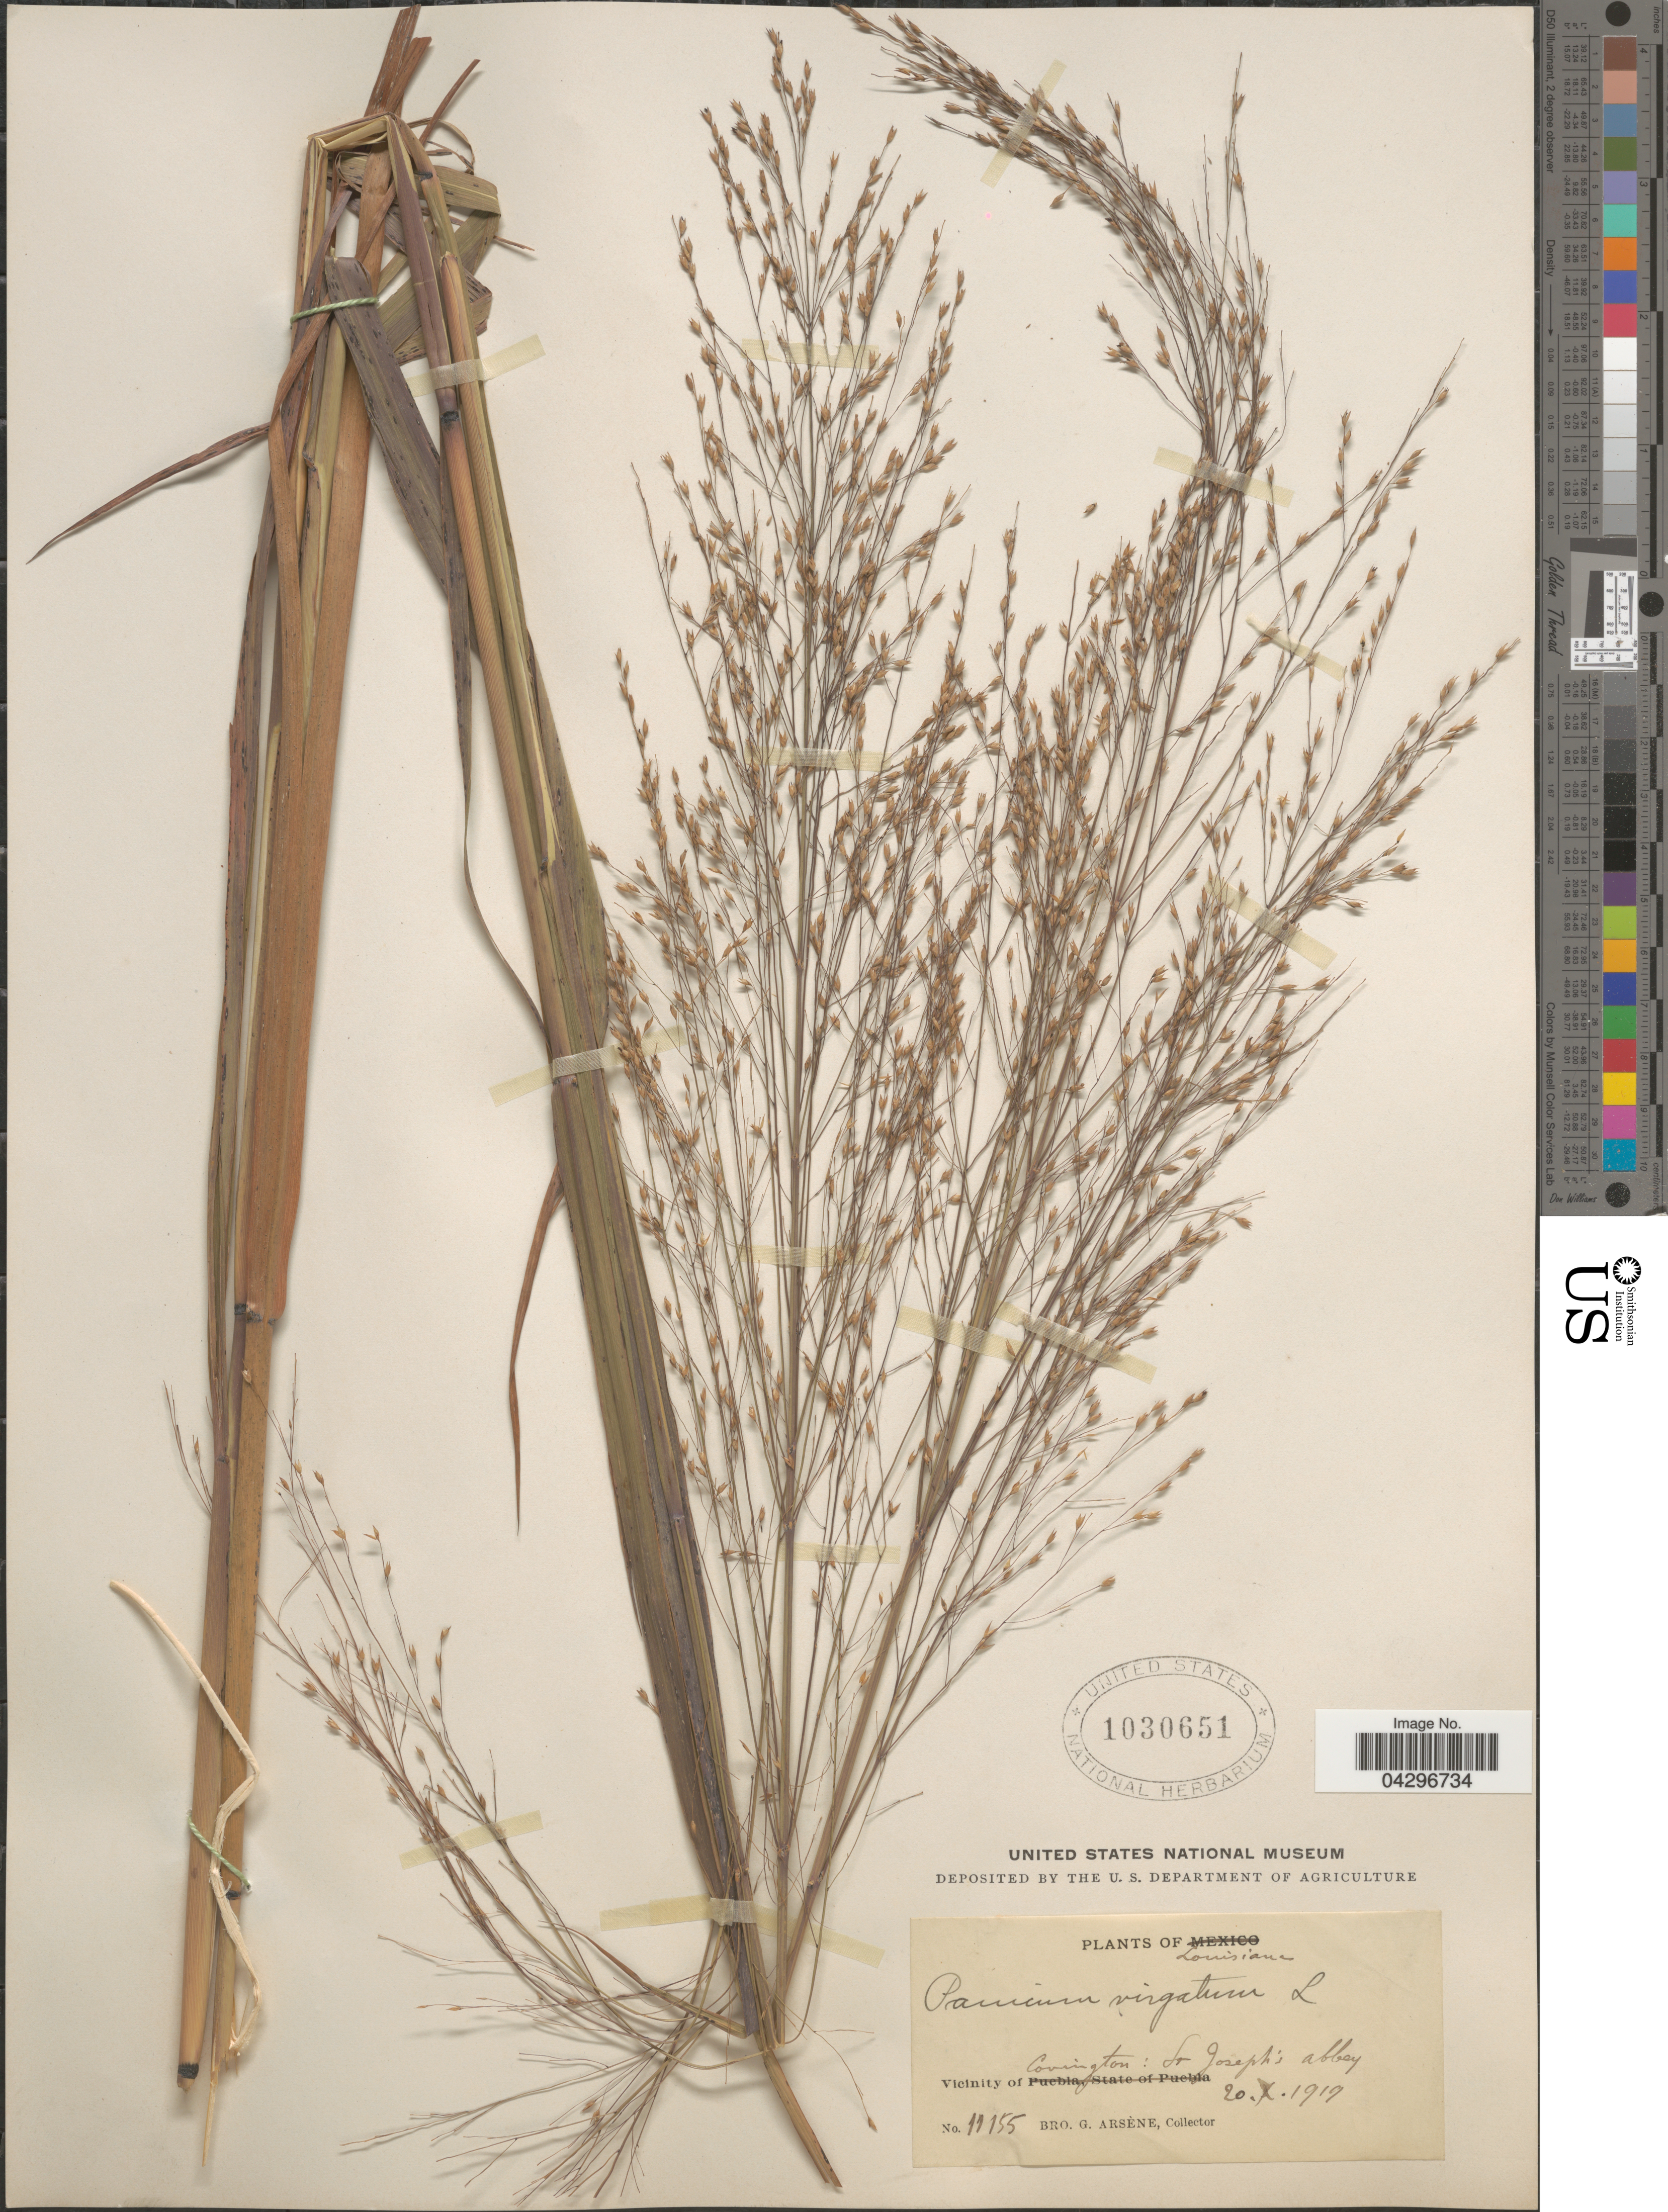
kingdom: Plantae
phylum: Tracheophyta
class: Liliopsida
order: Poales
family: Poaceae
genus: Panicum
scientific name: Panicum virgatum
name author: L.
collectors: Bro. G. Arsène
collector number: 11155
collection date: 1919-10-20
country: United States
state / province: Louisiana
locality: Vicinity of Covington: St Joseph's abbey.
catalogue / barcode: US 1030651